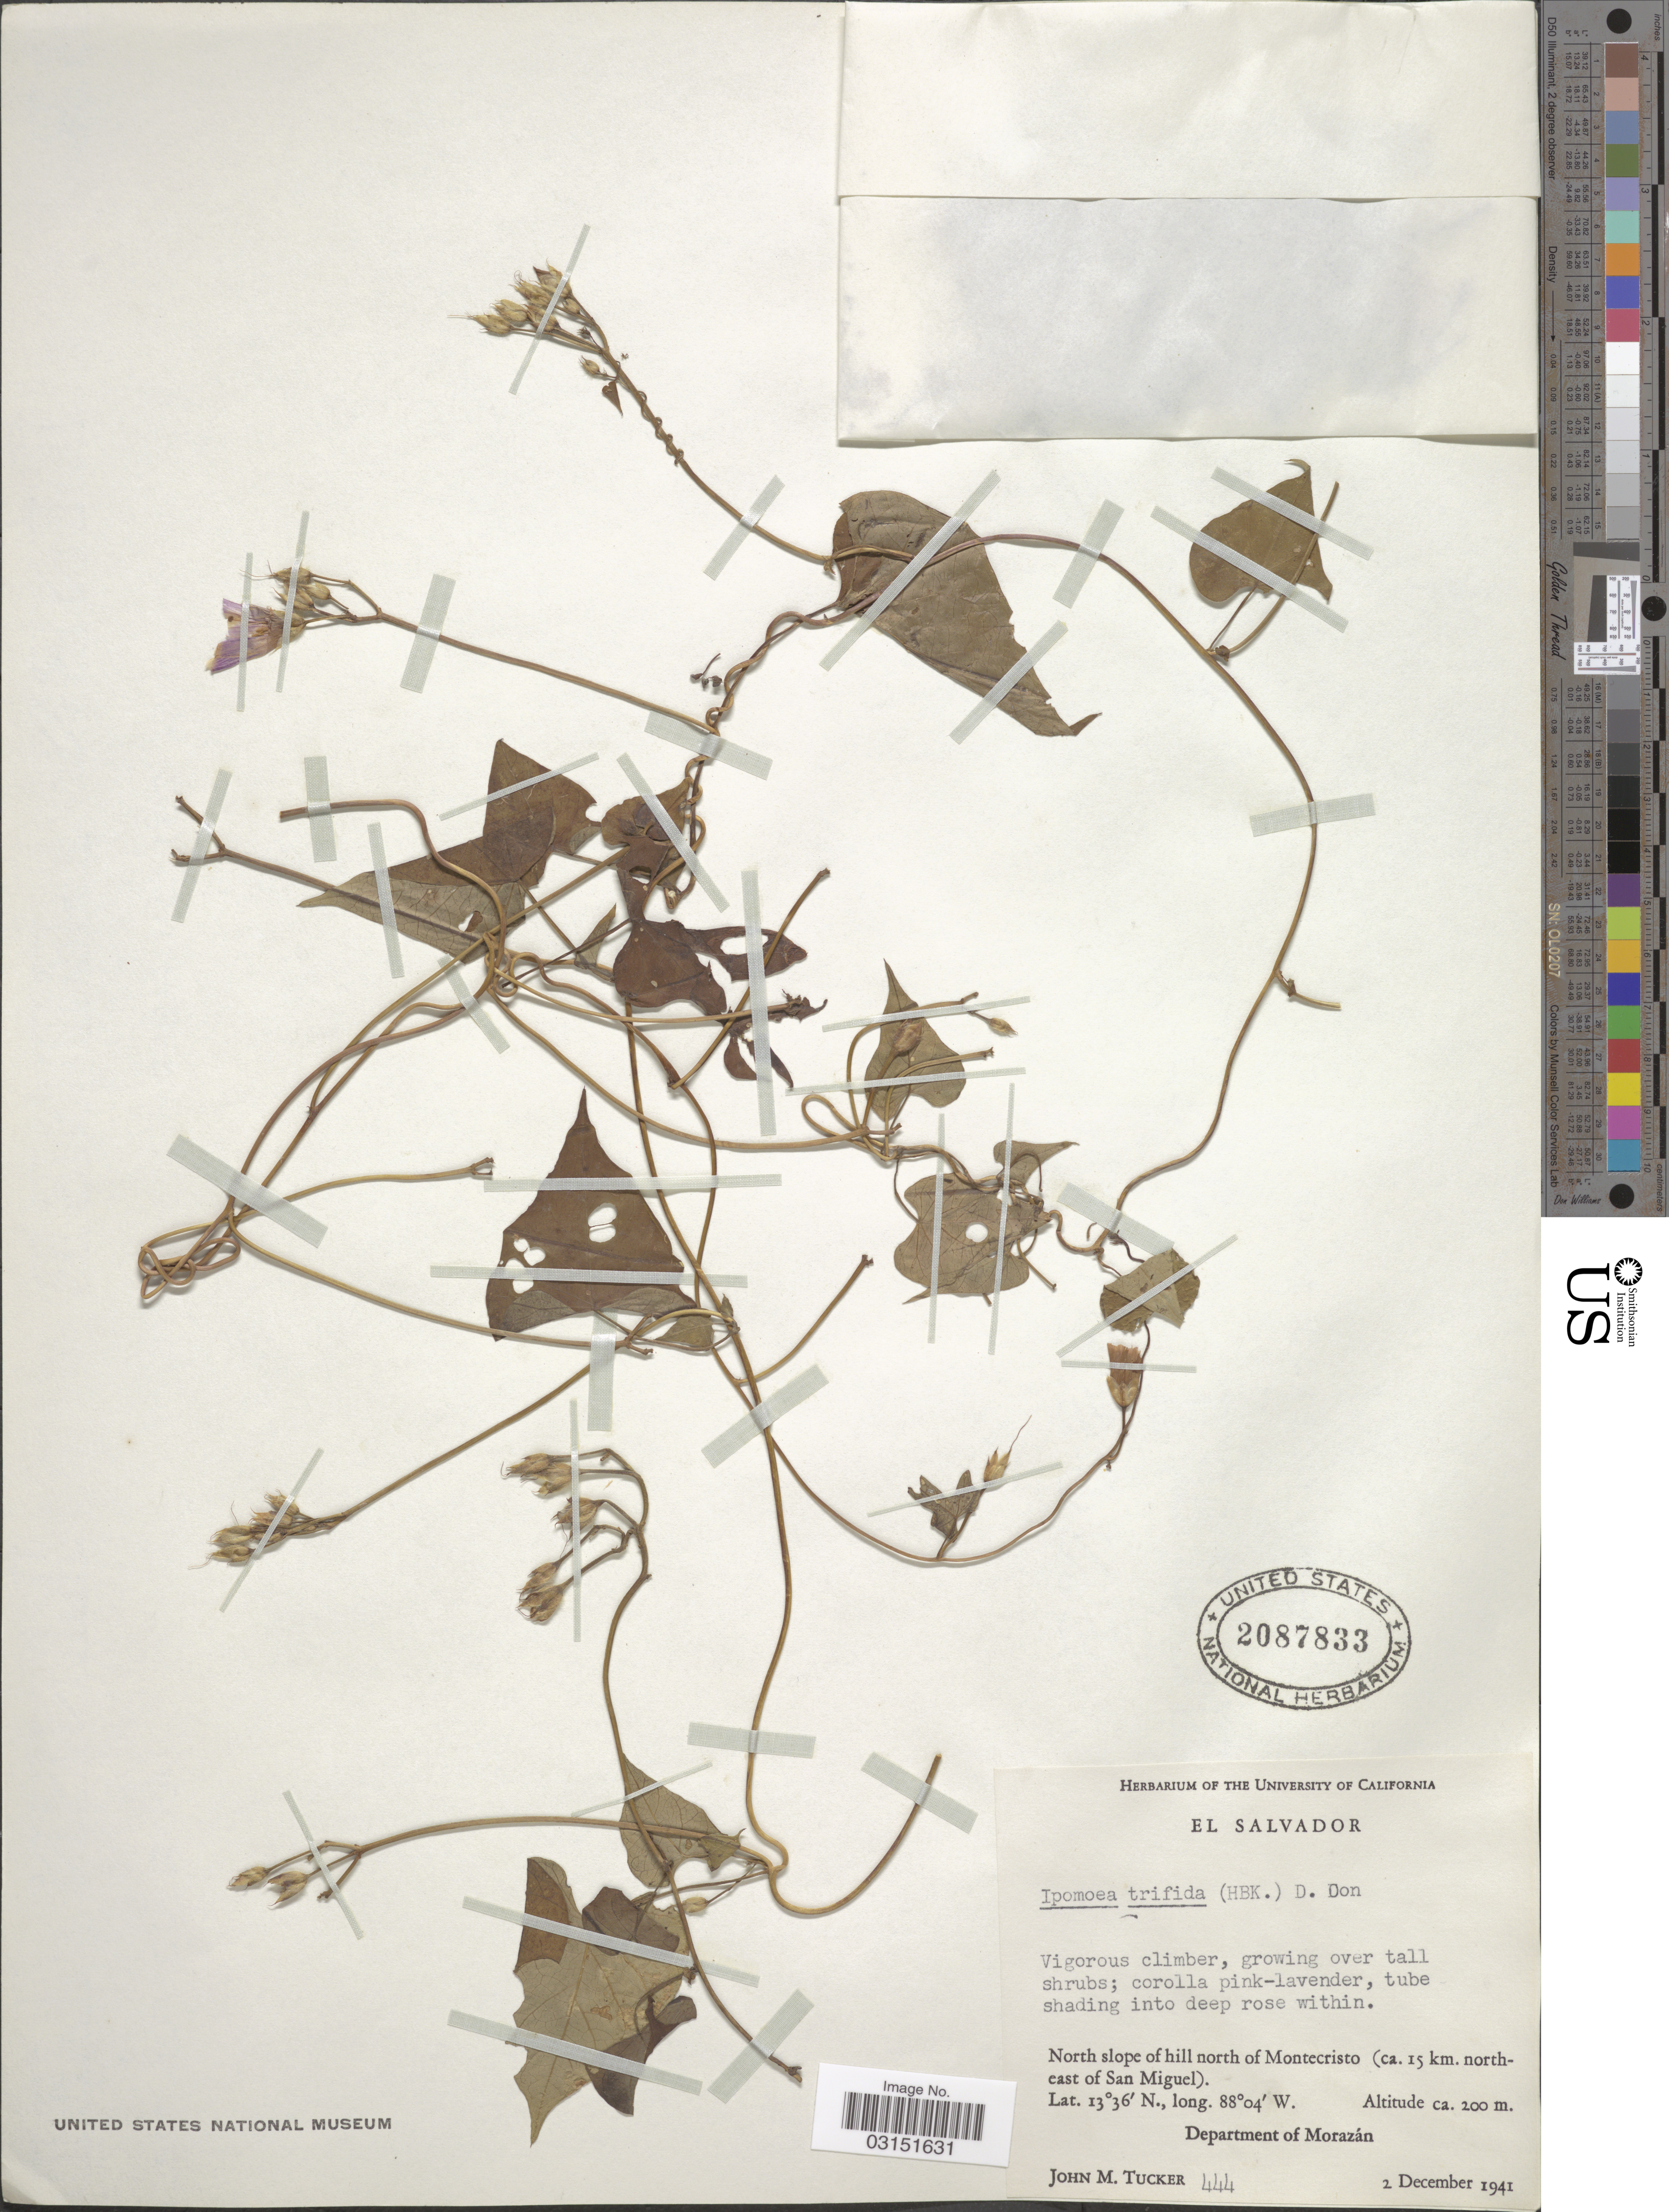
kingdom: Plantae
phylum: Tracheophyta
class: Magnoliopsida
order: Solanales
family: Convolvulaceae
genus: Ipomoea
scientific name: Ipomoea trifida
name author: (Kunth) G. Don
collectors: J. M. Tucker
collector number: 444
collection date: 1941-12-02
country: El Salvador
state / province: Morazan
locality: North slope of hill north of Montecristo (ca. 15 km. north-east of San Miguel). Departamento of Morazán.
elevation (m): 200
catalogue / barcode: US 2087833